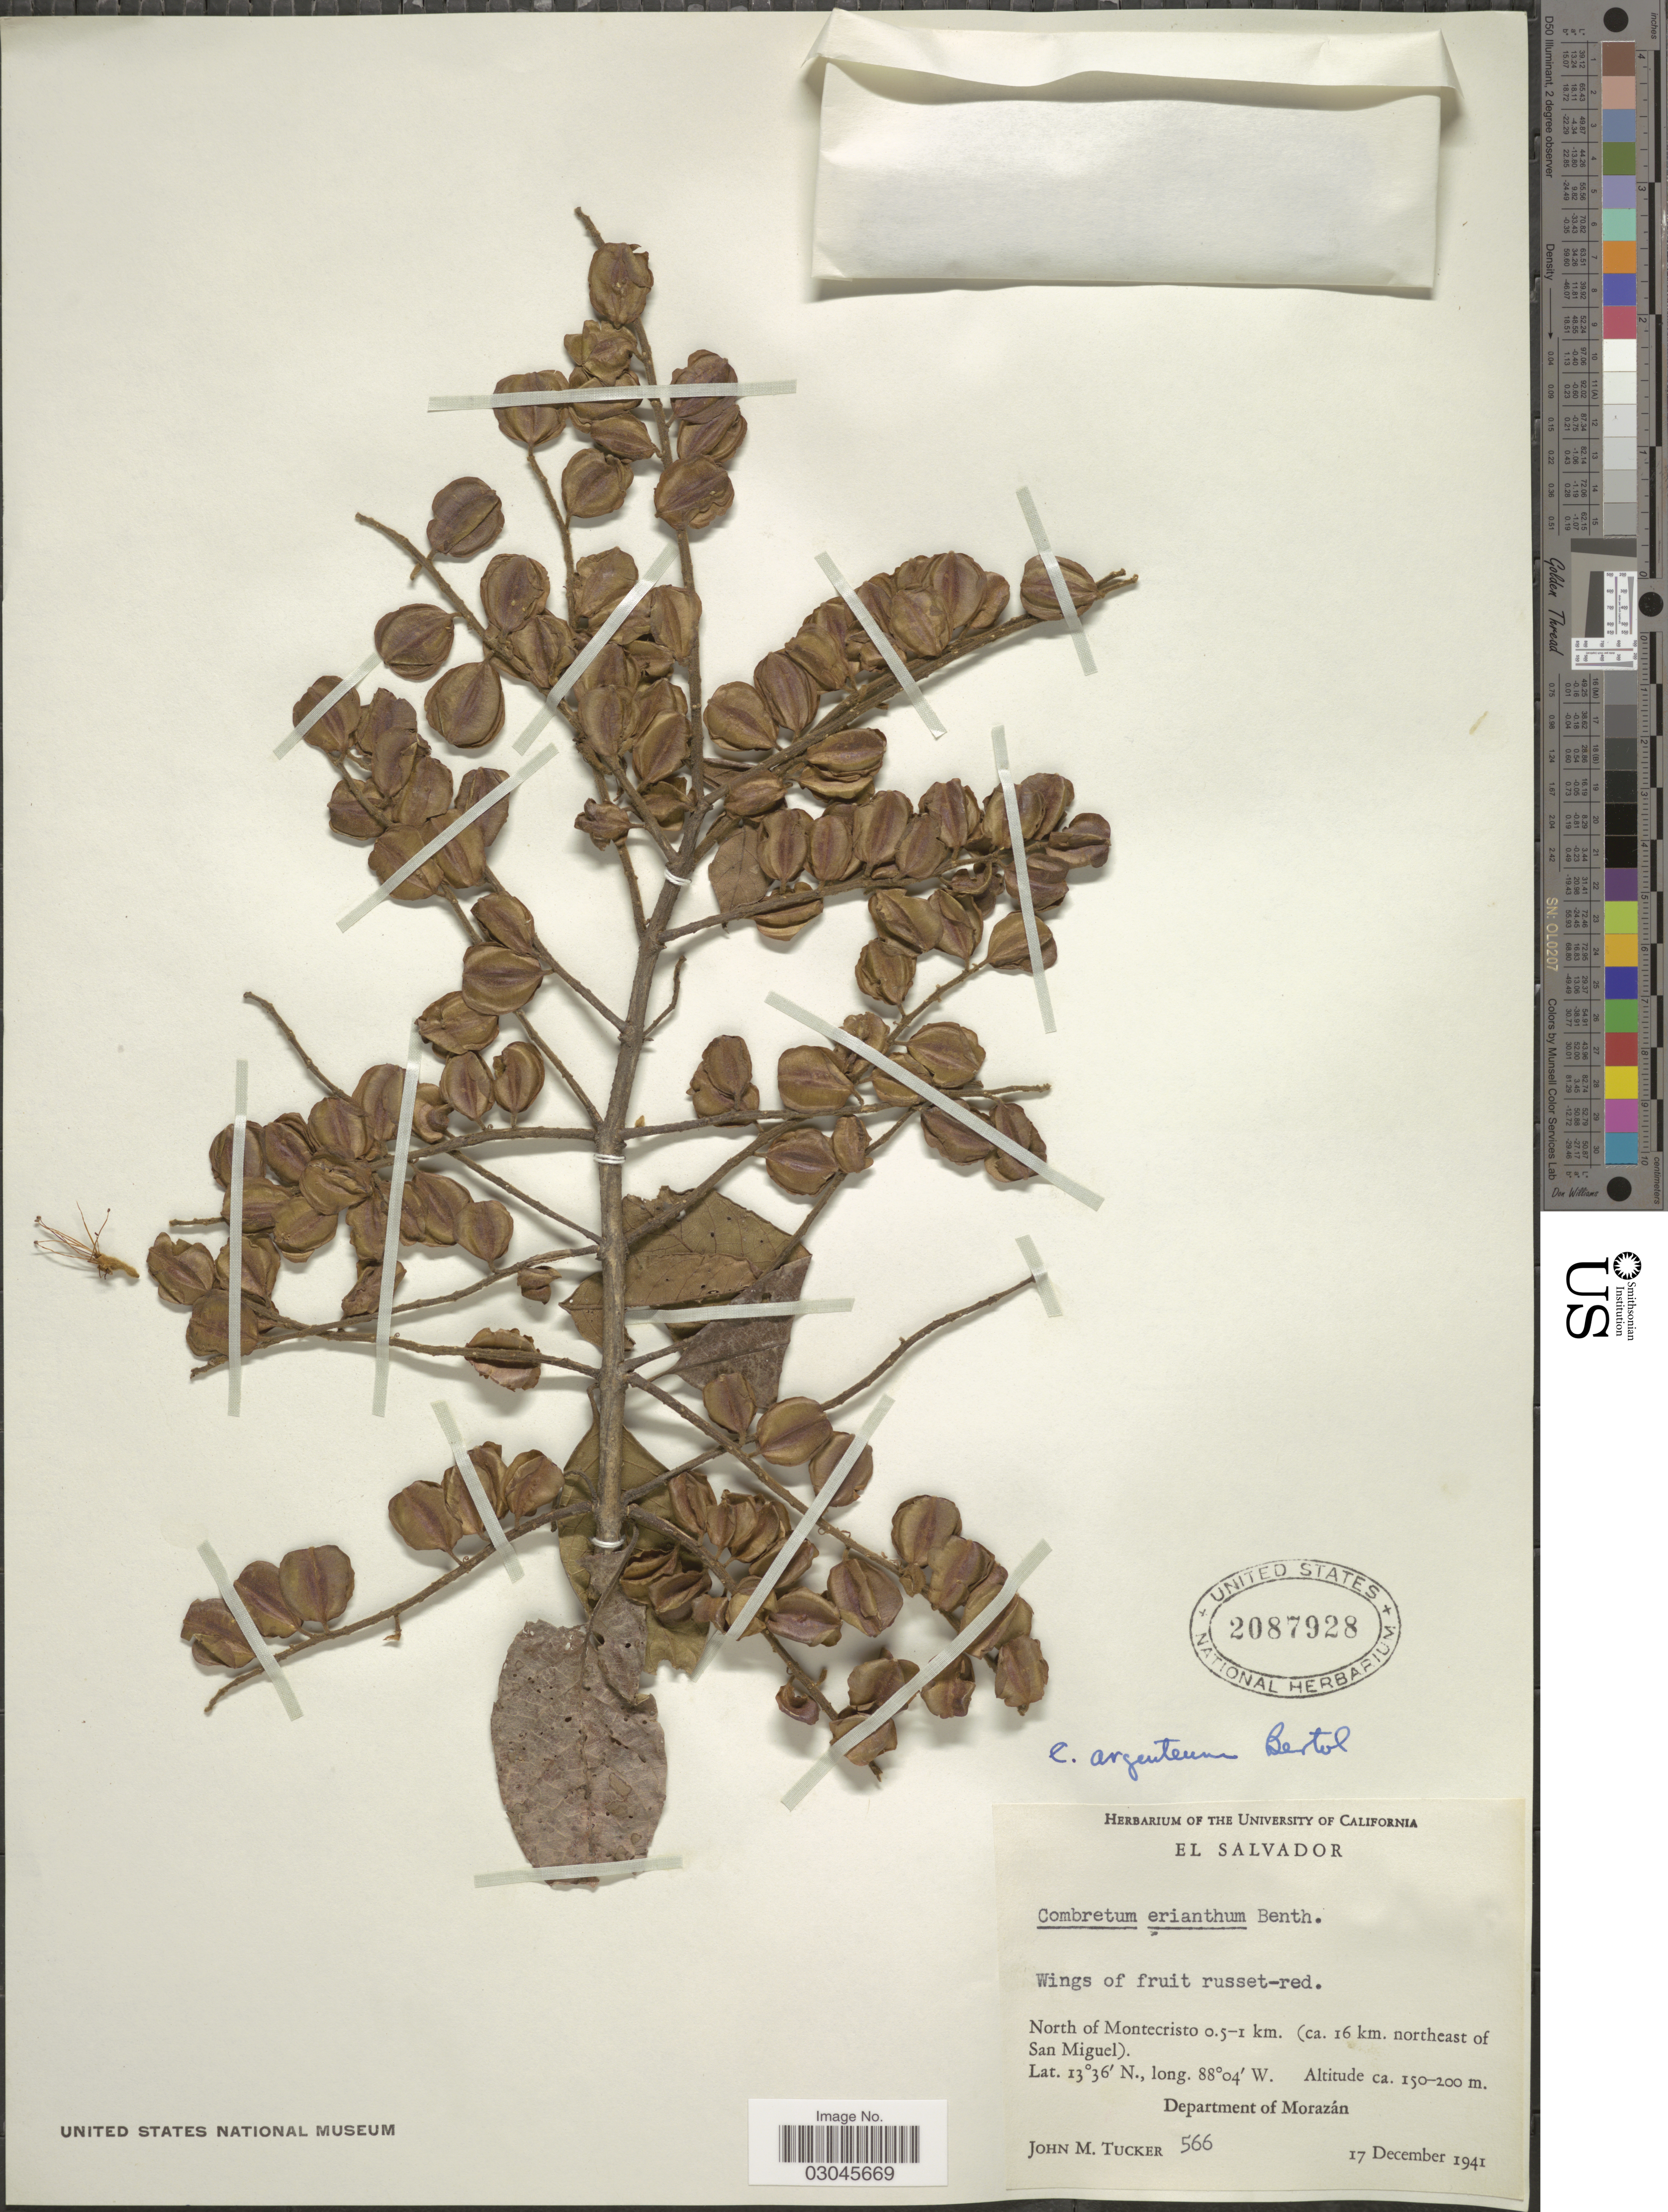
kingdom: Plantae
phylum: Tracheophyta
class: Magnoliopsida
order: Myrtales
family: Combretaceae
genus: Combretum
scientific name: Combretum argenteum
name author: Bertol.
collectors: J. M. Tucker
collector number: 566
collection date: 1941-12-17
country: El Salvador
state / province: Morazan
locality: North of Montecristo 0.5-1 km. (ca. 16 km. northeast of San Miguel).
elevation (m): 150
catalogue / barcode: US 2087928